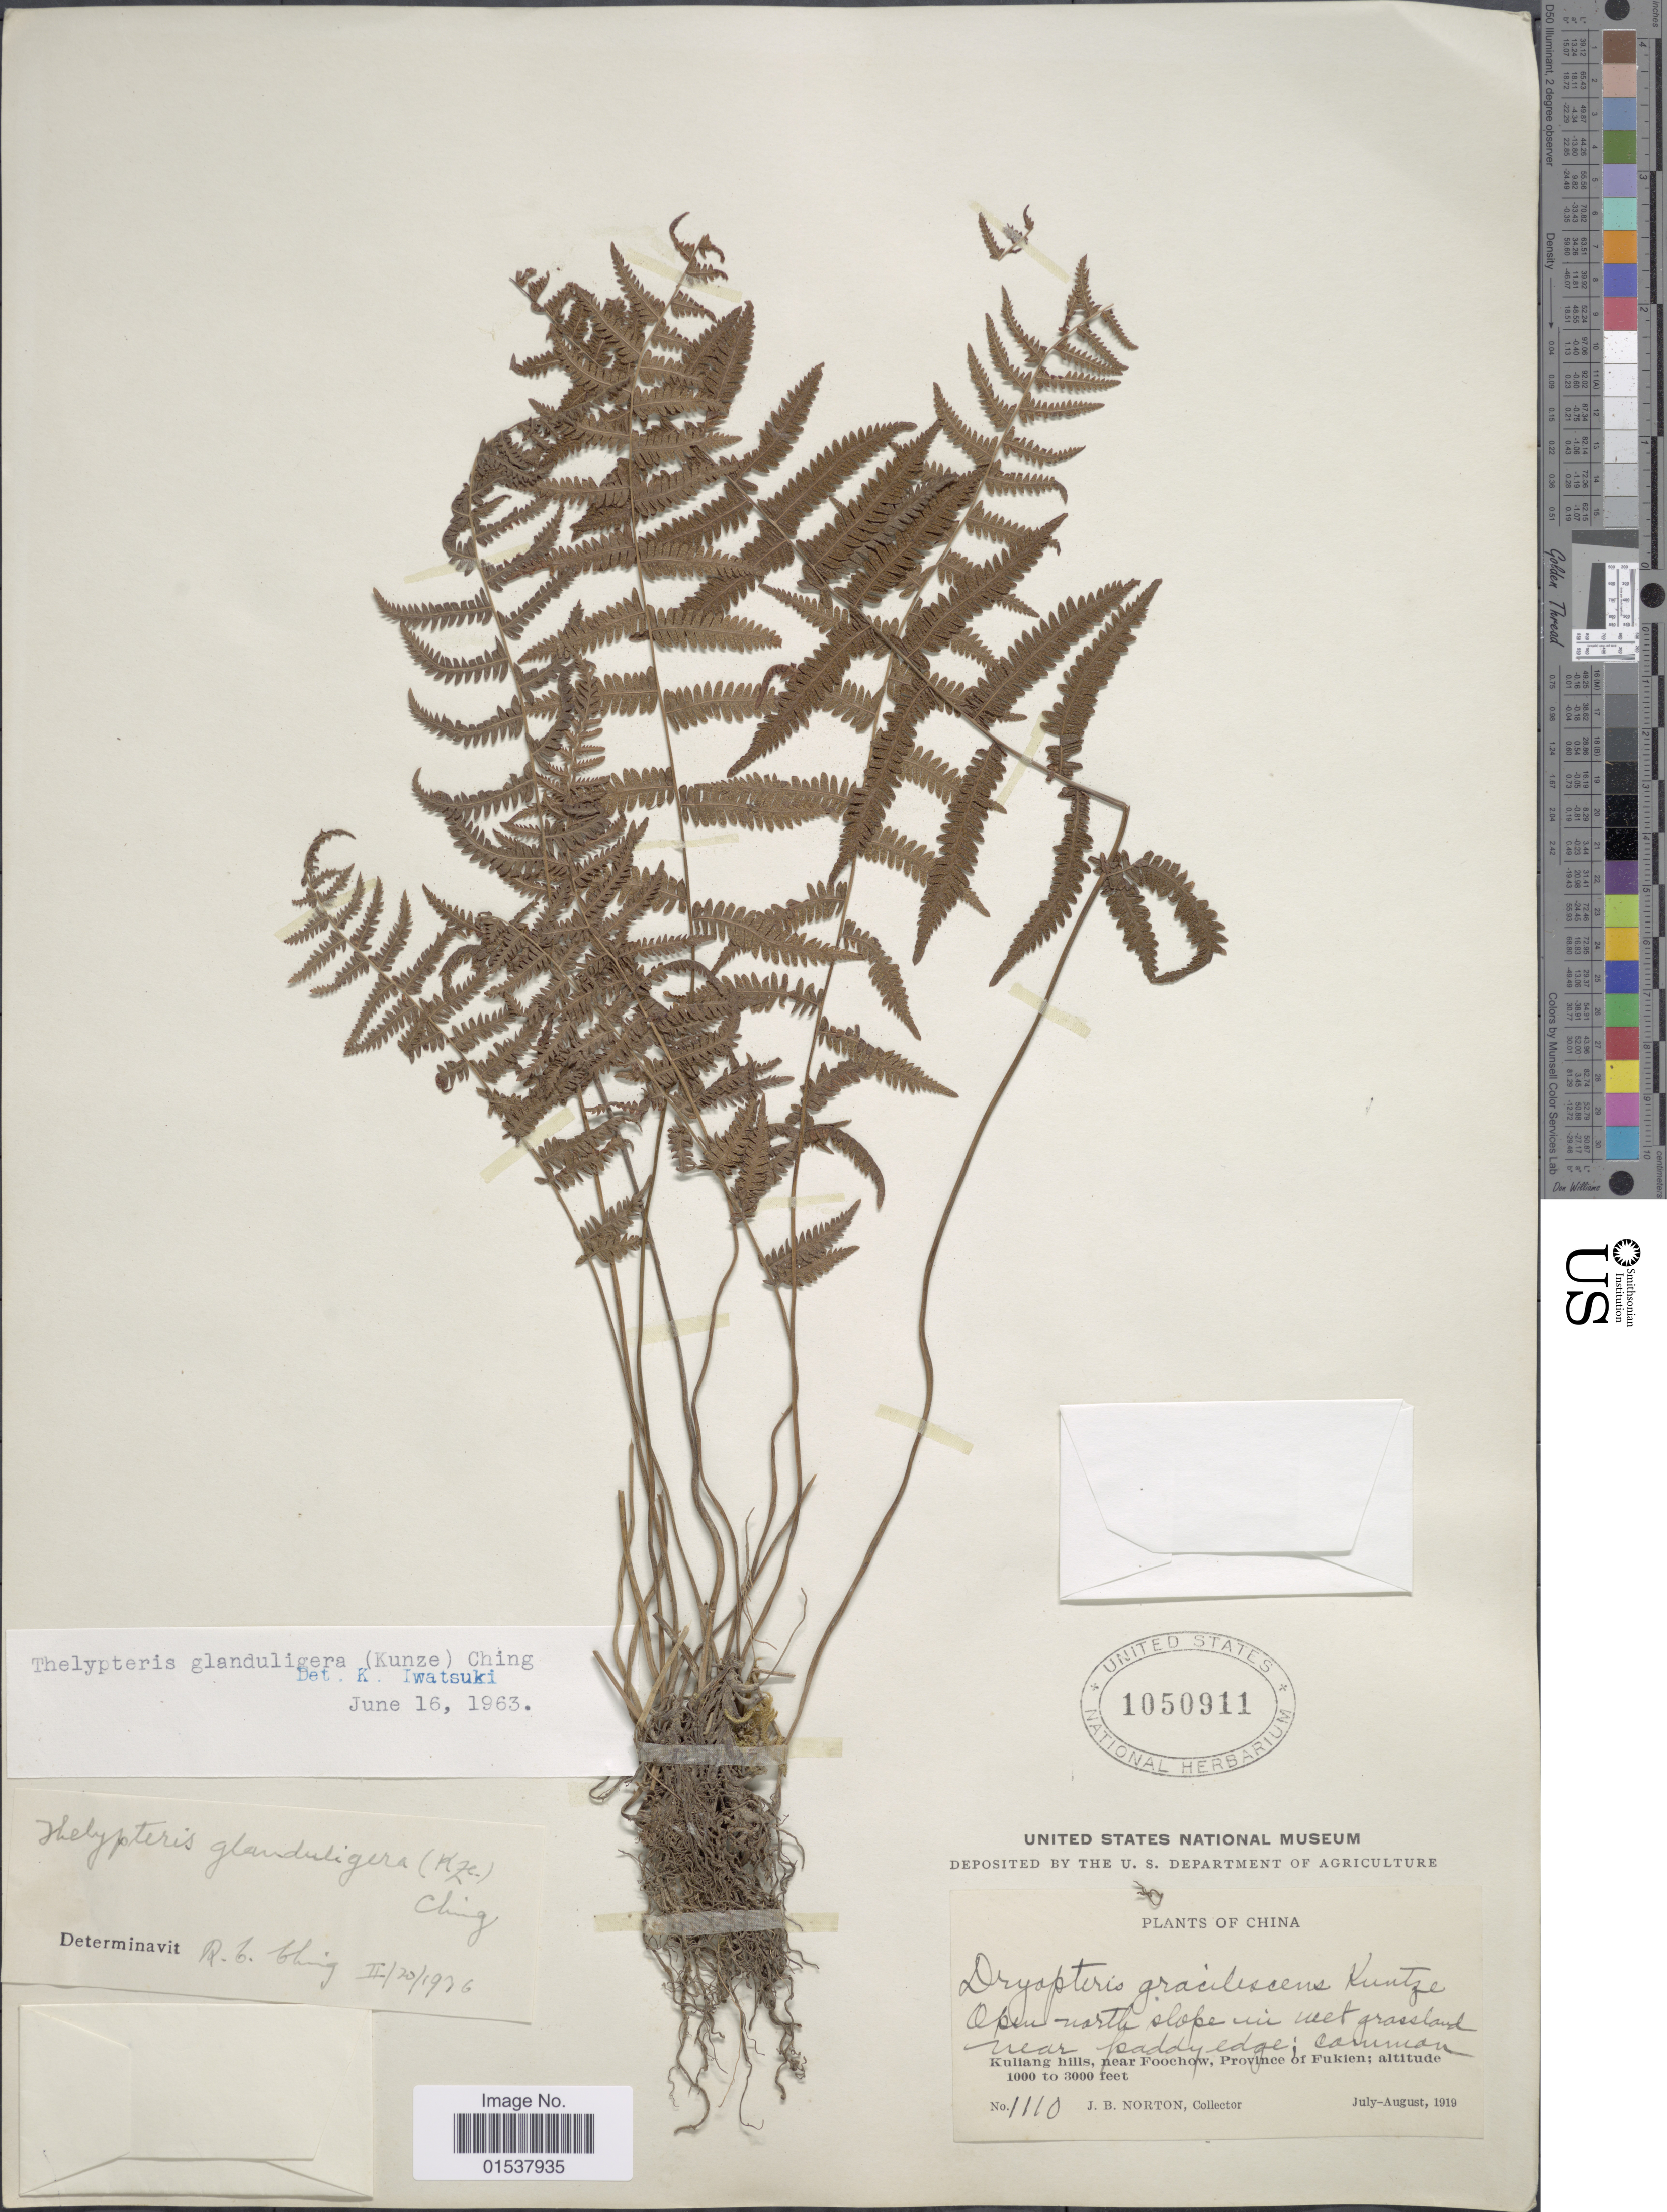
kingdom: Plantae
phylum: Tracheophyta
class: Polypodiopsida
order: Polypodiales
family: Thelypteridaceae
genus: Parathelypteris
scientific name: Parathelypteris glanduligera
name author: (Kunze) Ching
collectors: J. B. Norton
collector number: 1110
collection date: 1919-07/1919-08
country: China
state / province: Fujian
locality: Kuliang hills, near Foochow, Province of Fukien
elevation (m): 305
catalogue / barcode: US 1050911